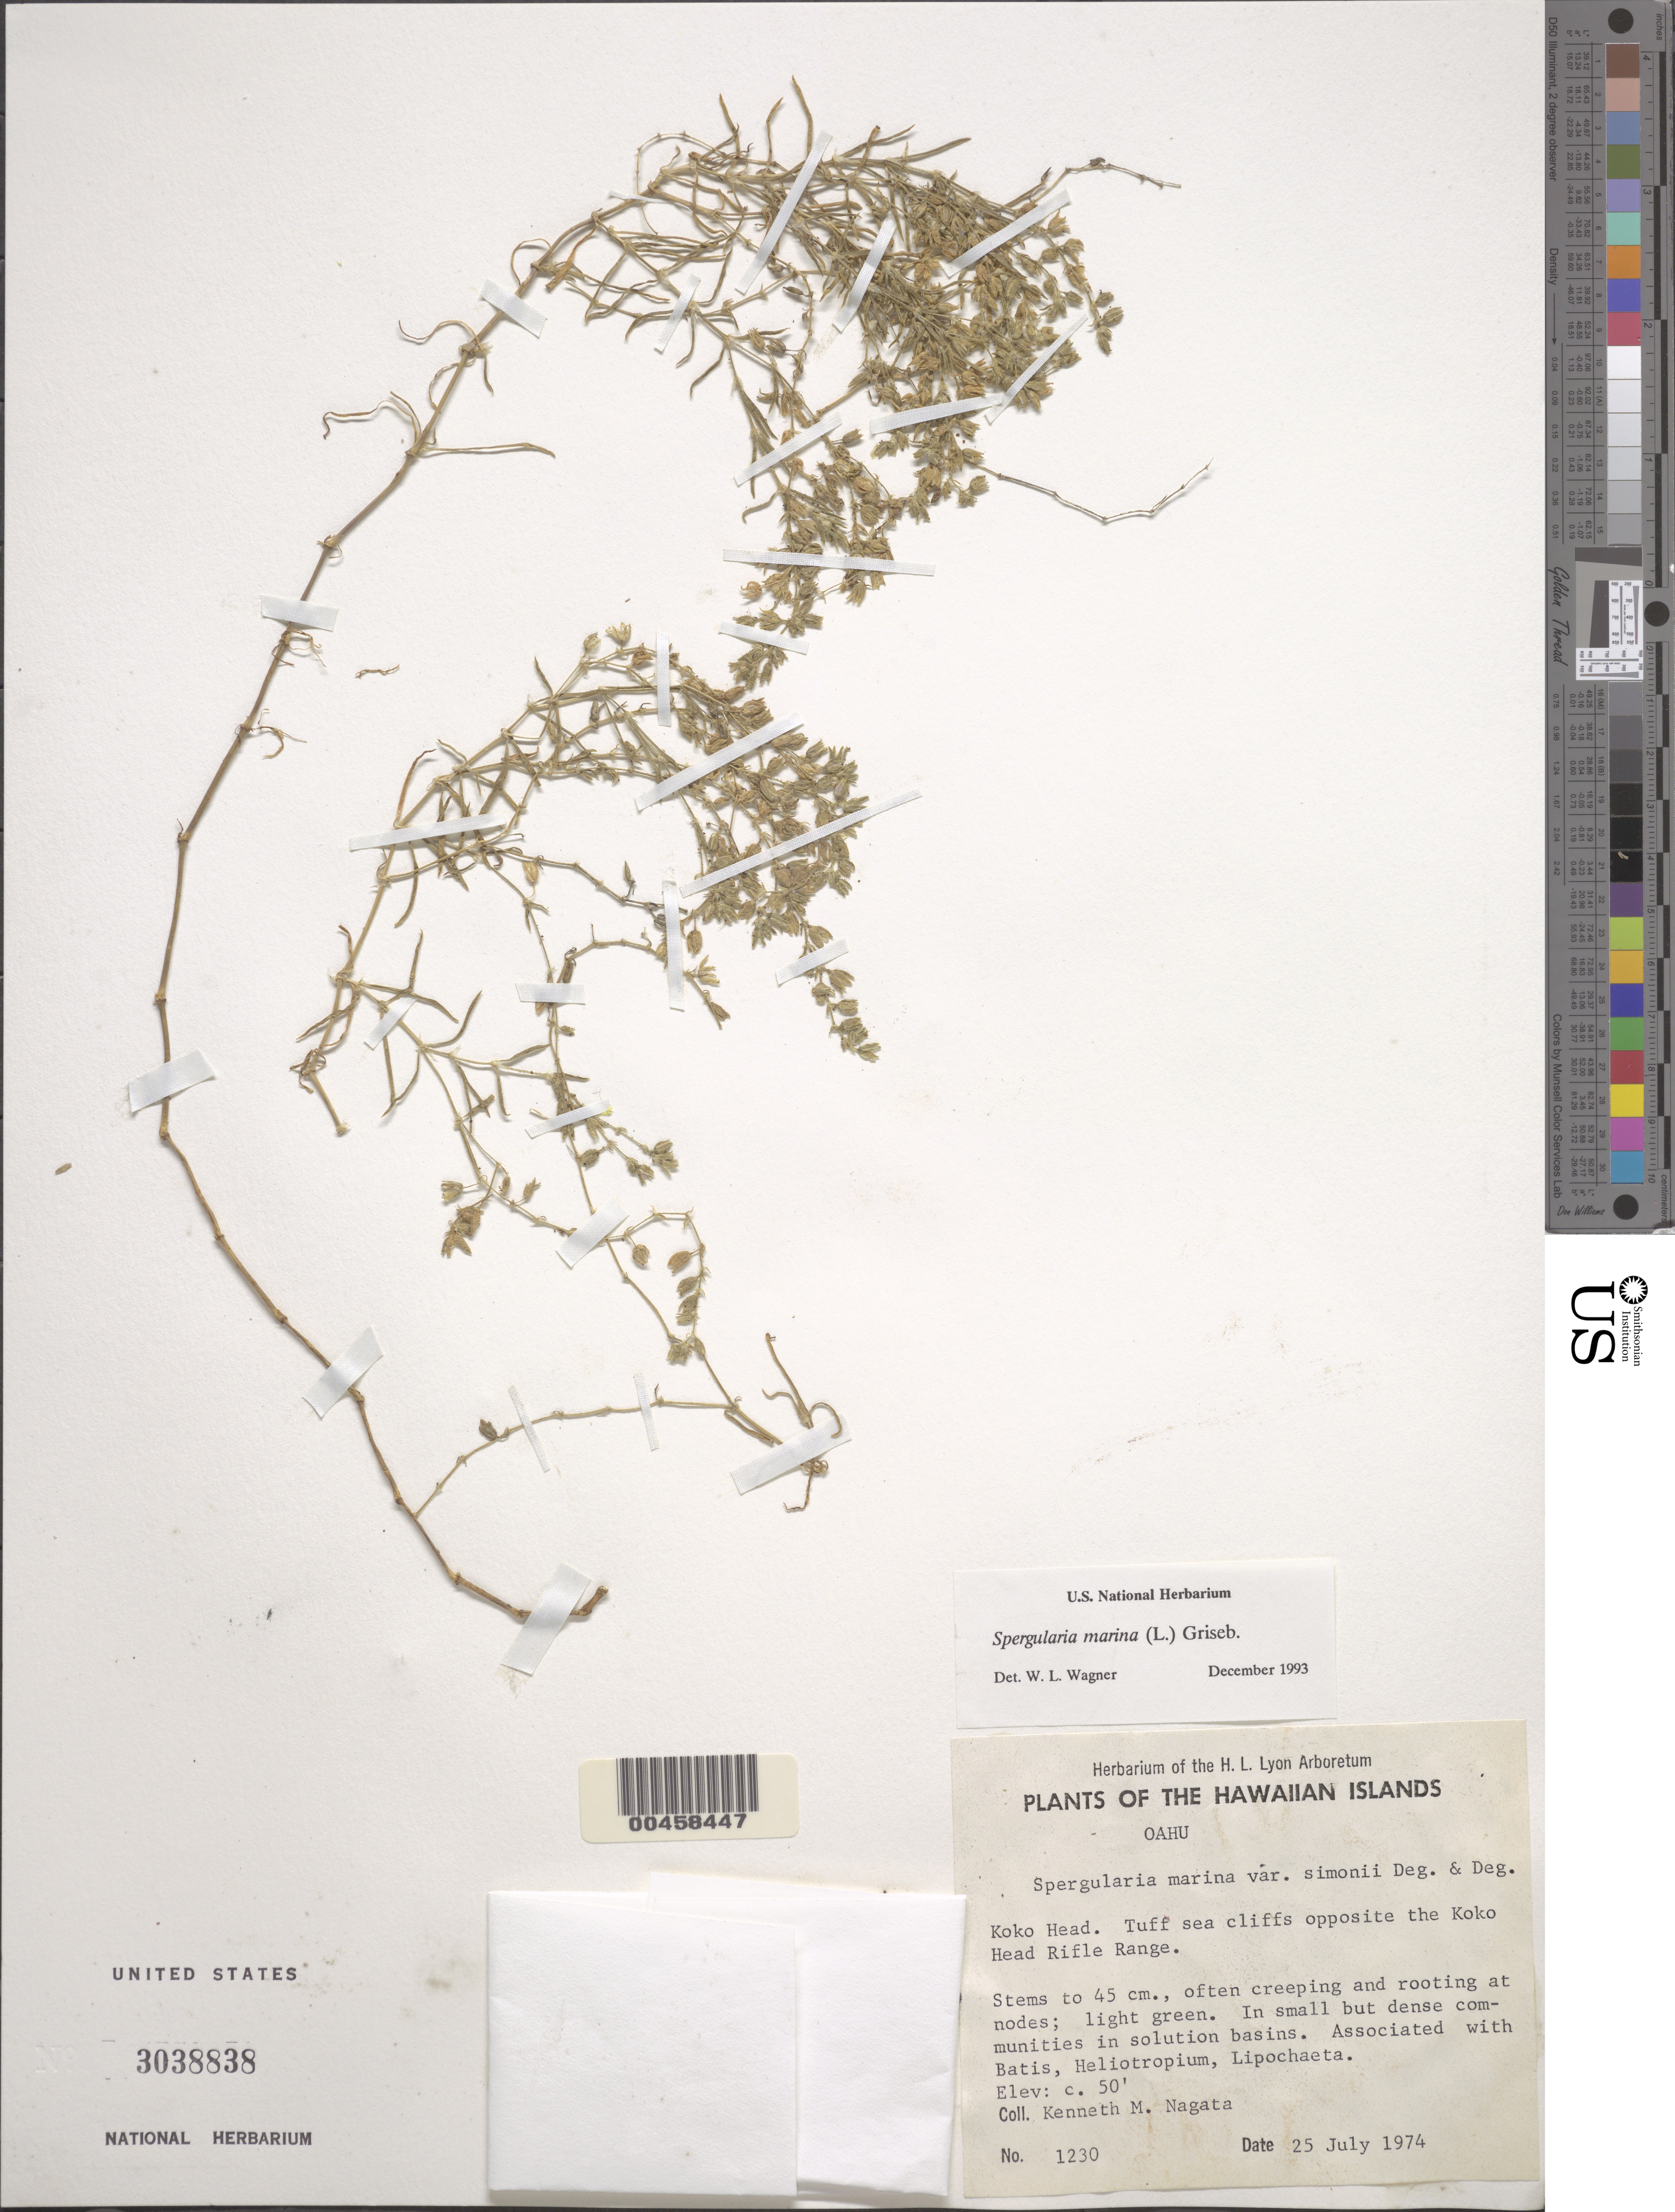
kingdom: Plantae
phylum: Tracheophyta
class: Magnoliopsida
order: Caryophyllales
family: Caryophyllaceae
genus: Spergularia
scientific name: Spergularia marina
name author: (L.) Griseb.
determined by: Wagner, W. L., (BOT), Smithsonian Institution - National Museum of Natural History (UNITED STATES)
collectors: K. Nagata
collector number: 1230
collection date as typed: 25 Jul 1974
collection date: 1974-07-25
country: United States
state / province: Hawaii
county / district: Honolulu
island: Oahu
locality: Koko Head. Tuff sea cliffs opposite the Koko Head Rifle Range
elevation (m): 15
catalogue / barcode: US 3038838